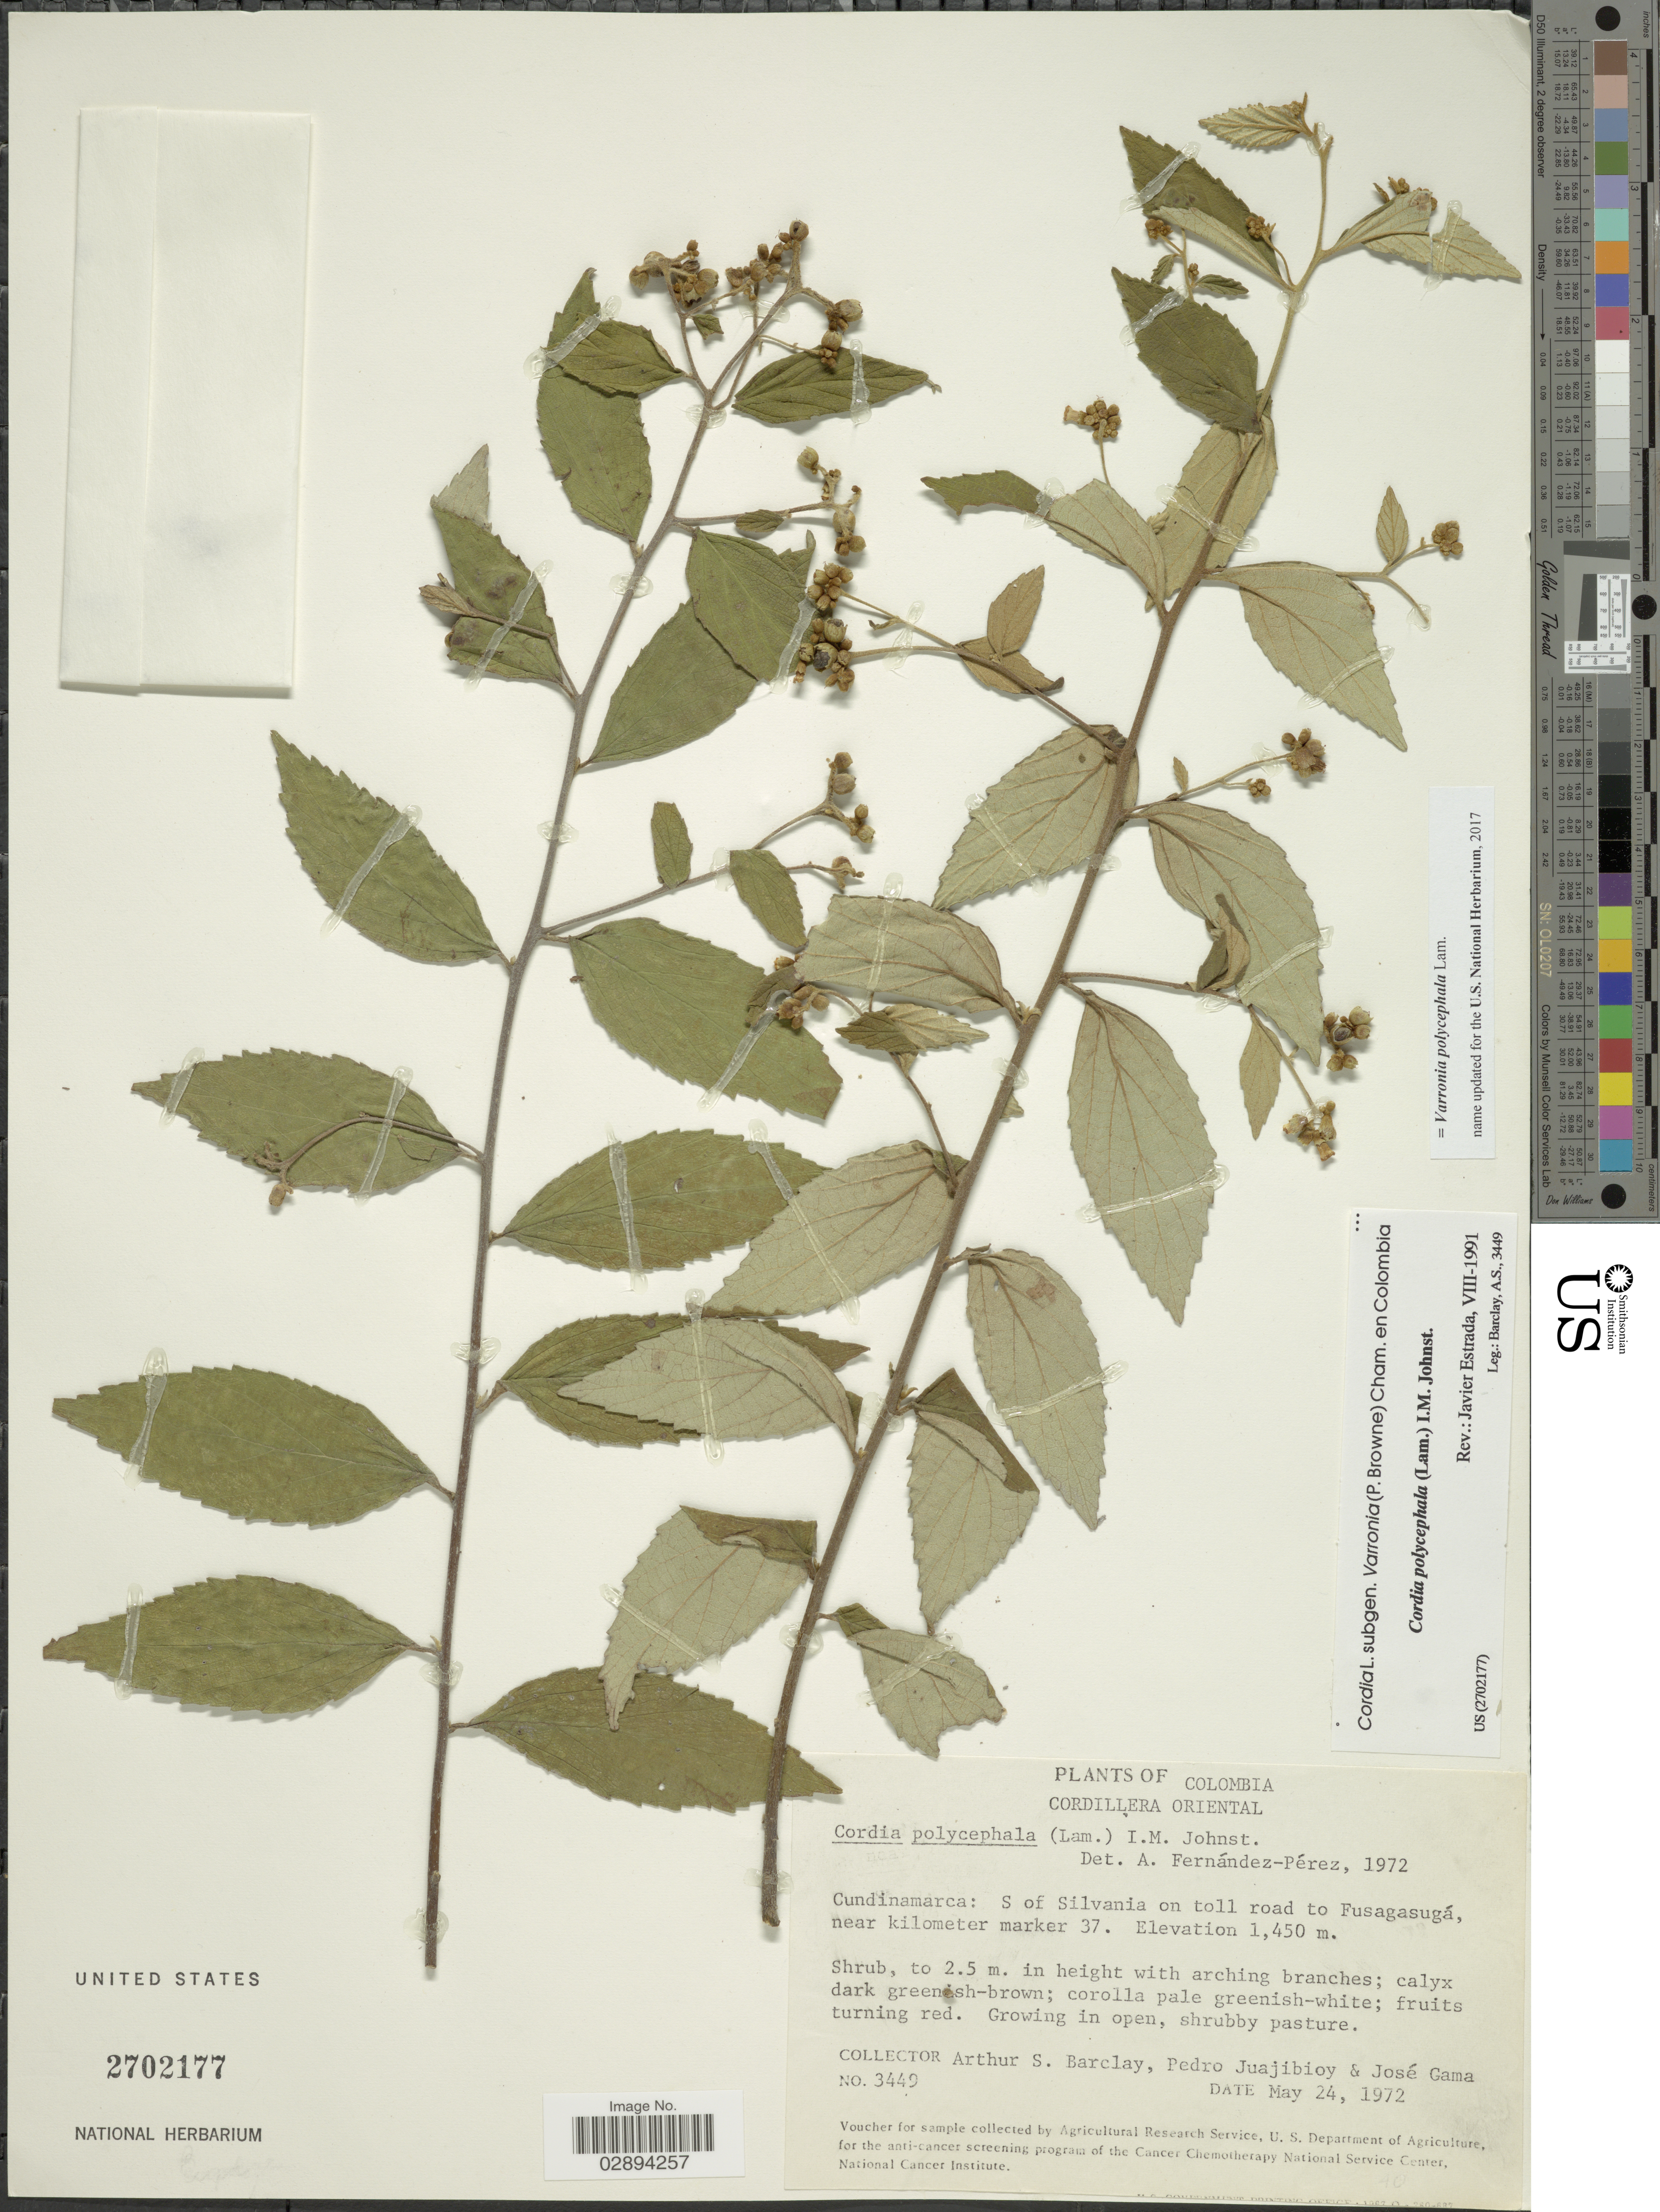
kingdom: Plantae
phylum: Tracheophyta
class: Magnoliopsida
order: Boraginales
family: Cordiaceae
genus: Varronia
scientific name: Varronia polycephala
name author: Lam.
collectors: A. S. Barclay, P. Juajibioy & J. Gama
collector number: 3449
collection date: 1972-05-24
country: Colombia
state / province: Cundinamarca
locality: Cordillera Oriental, S of Silvania on toll road to Fusagasugá near kilometer marker 37.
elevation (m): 1450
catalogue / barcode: US 2702177